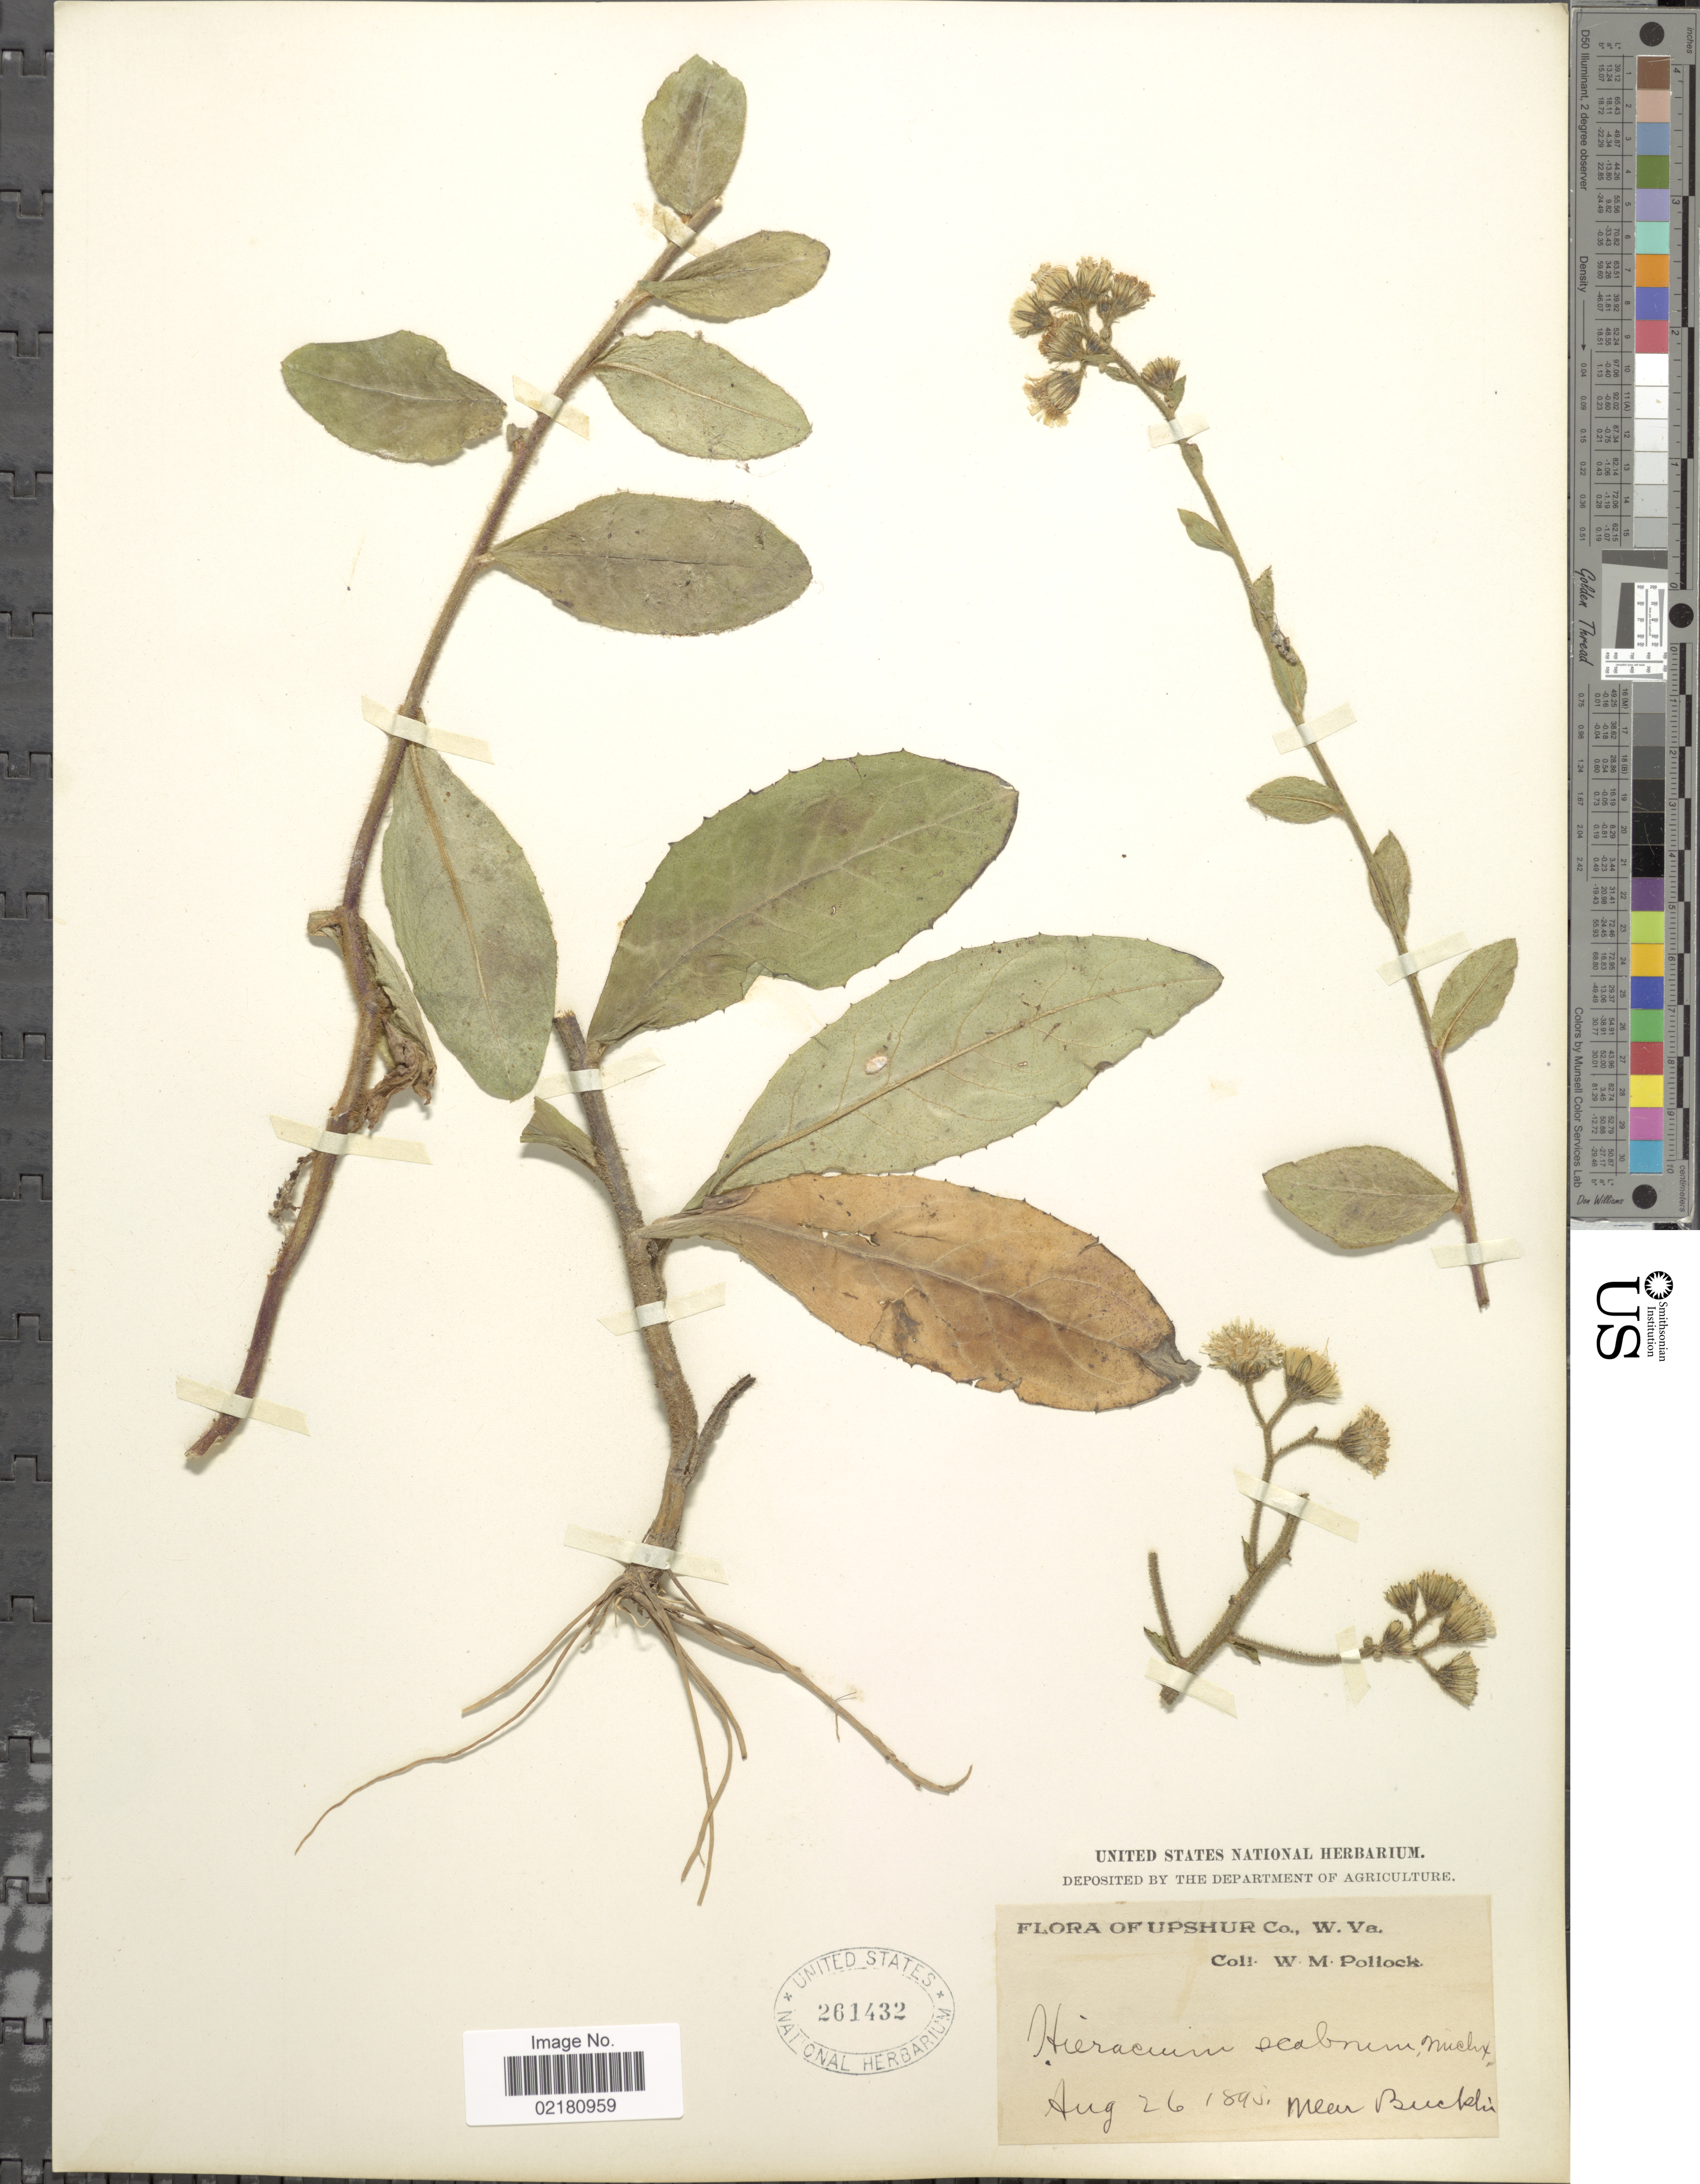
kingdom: Plantae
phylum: Tracheophyta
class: Magnoliopsida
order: Asterales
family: Asteraceae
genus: Pilosella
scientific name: Pilosella verruculata subsp. verruculata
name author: (Link) Soják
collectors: W. M. Pollock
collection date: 1893-08-26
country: United States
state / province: West Virginia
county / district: Upshur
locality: Near Buckh'n.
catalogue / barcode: US 261432